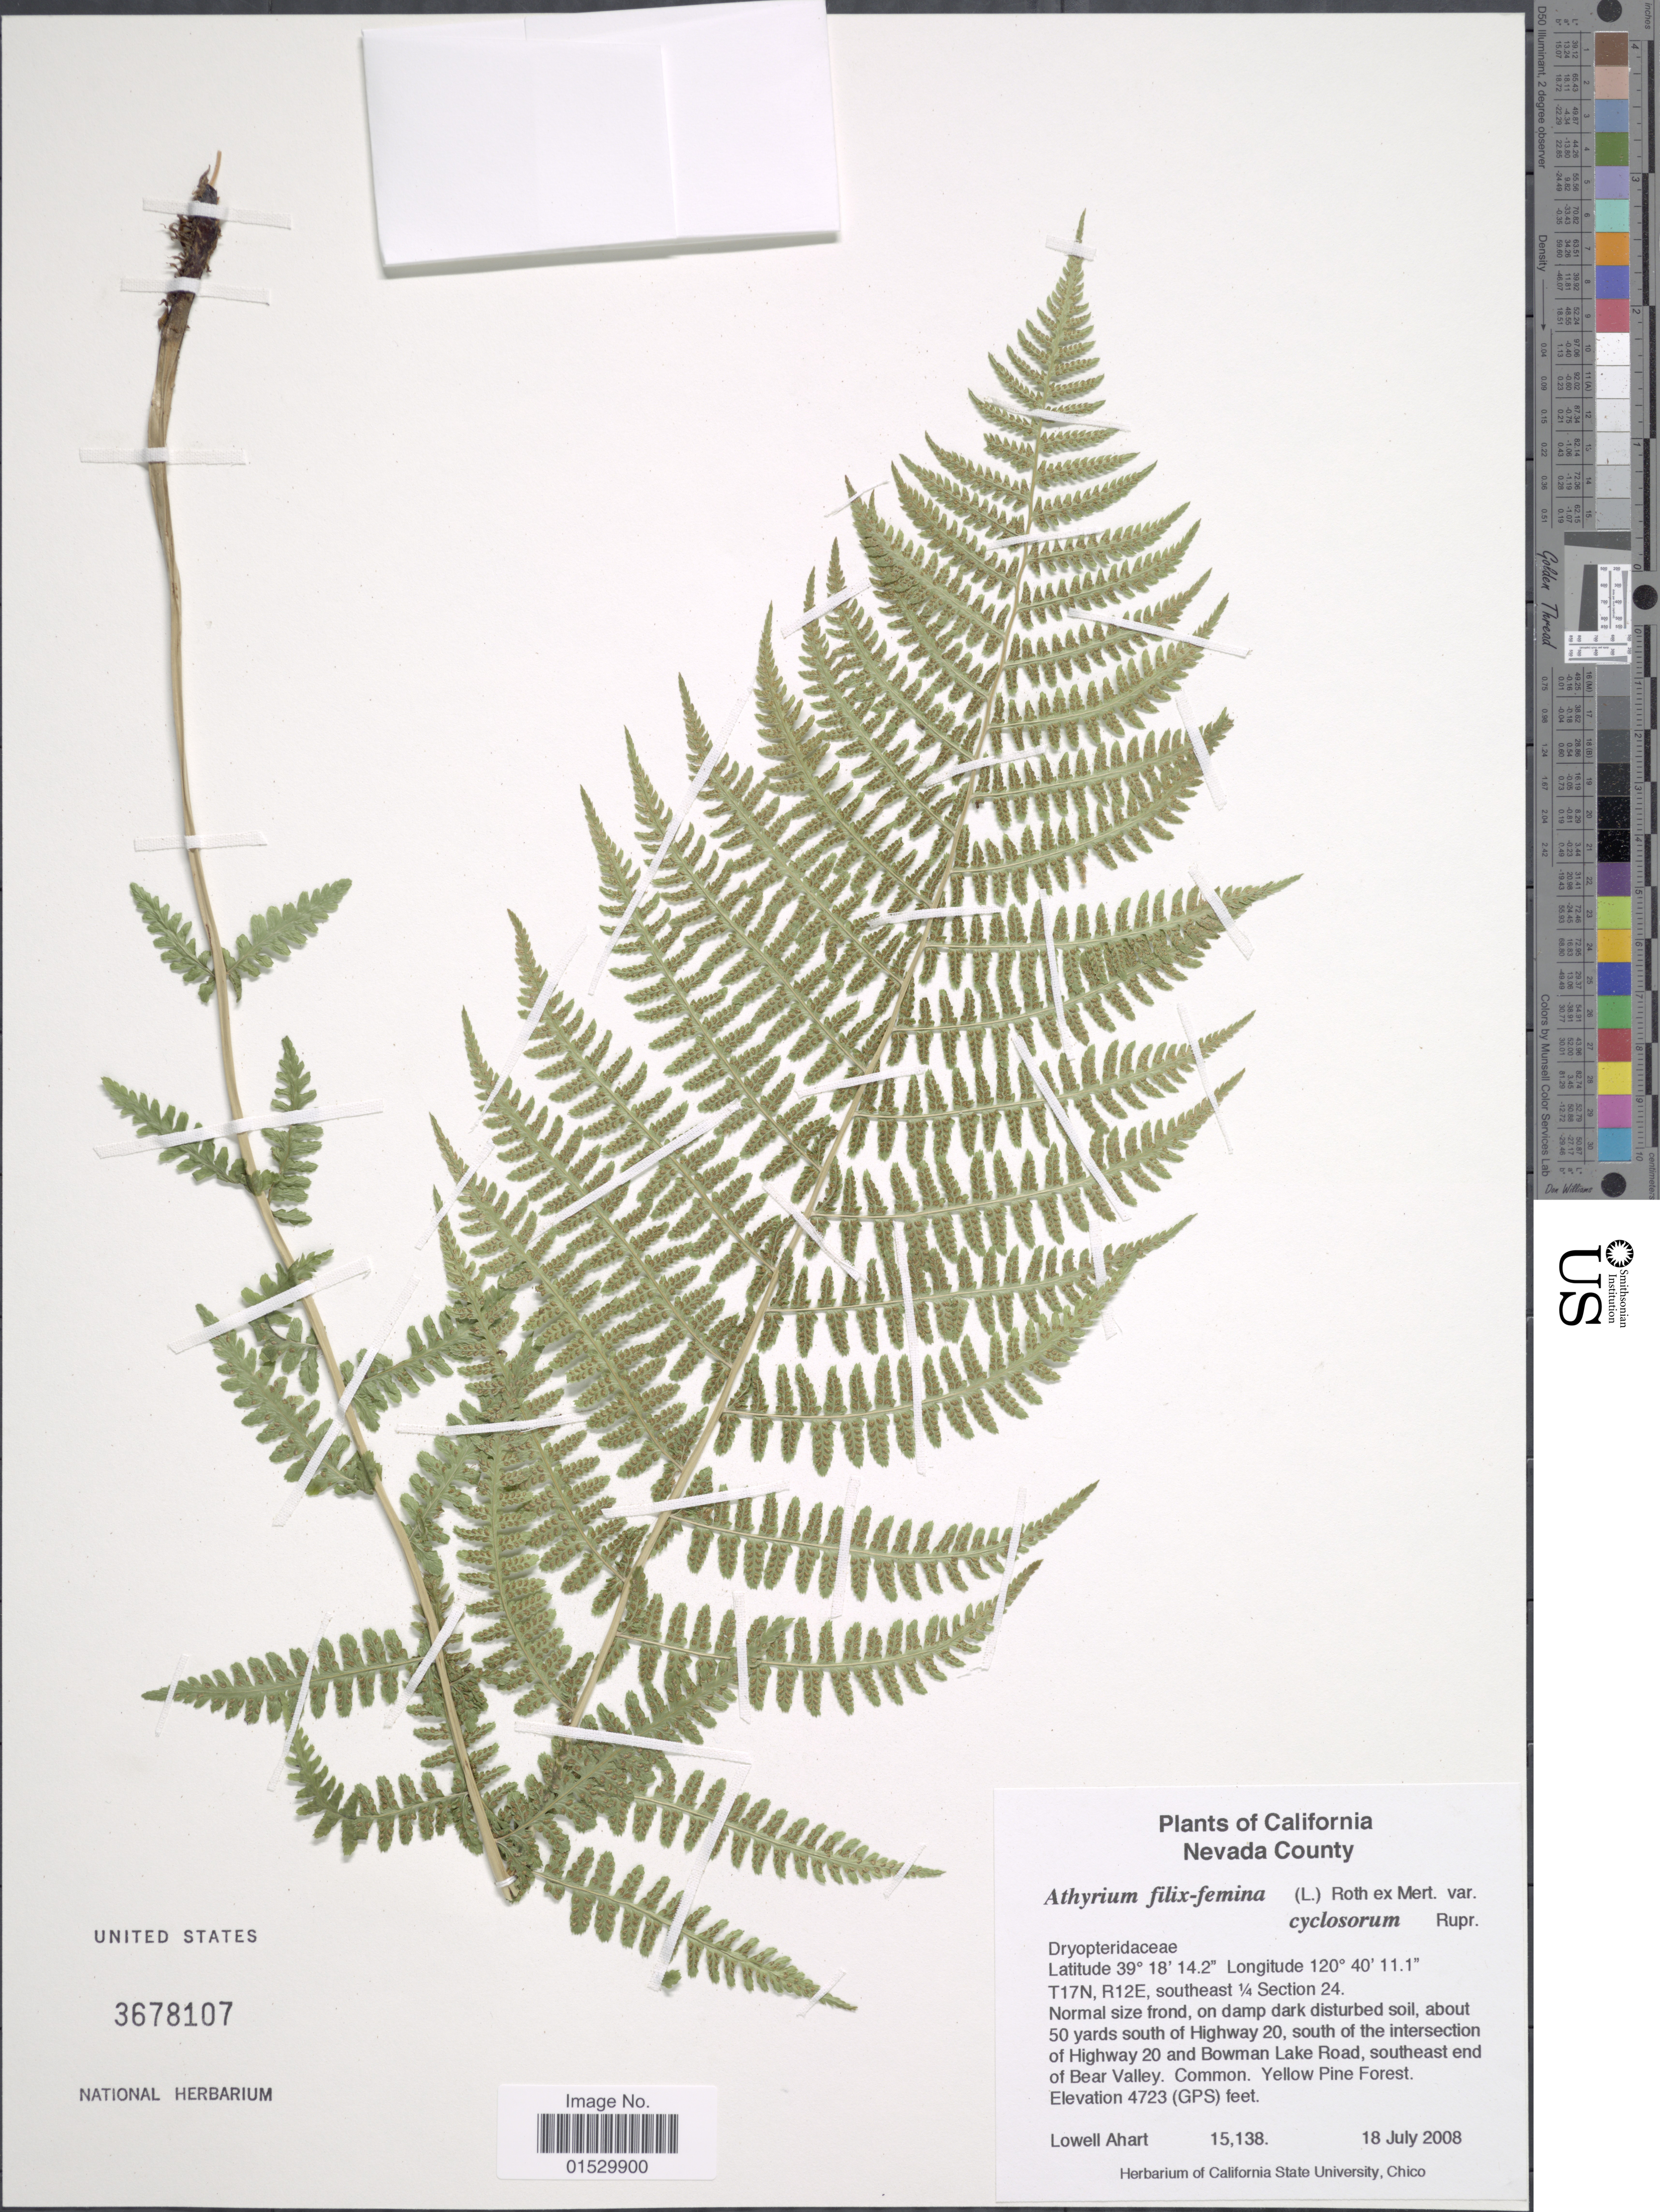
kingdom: Plantae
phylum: Tracheophyta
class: Polypodiopsida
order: Polypodiales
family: Athyriaceae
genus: Athyrium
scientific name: Athyrium filix-femina subsp. cyclosorum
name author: (Rupr.) C. Chr.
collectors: L. Ahart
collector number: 15138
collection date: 2008-07-18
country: United States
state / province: California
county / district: Nevada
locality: Nevada County, T17N, R12E, southeast ¼ section 24. Normal size frond, on damp dark disturbed soil, about 50 yards south of Highway 20, south of the intersection of Highwat 20 and Bowman Lake Road, southeast end of bear Valley. Common. Yellow Pine Forest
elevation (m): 1440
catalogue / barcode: US 3678107